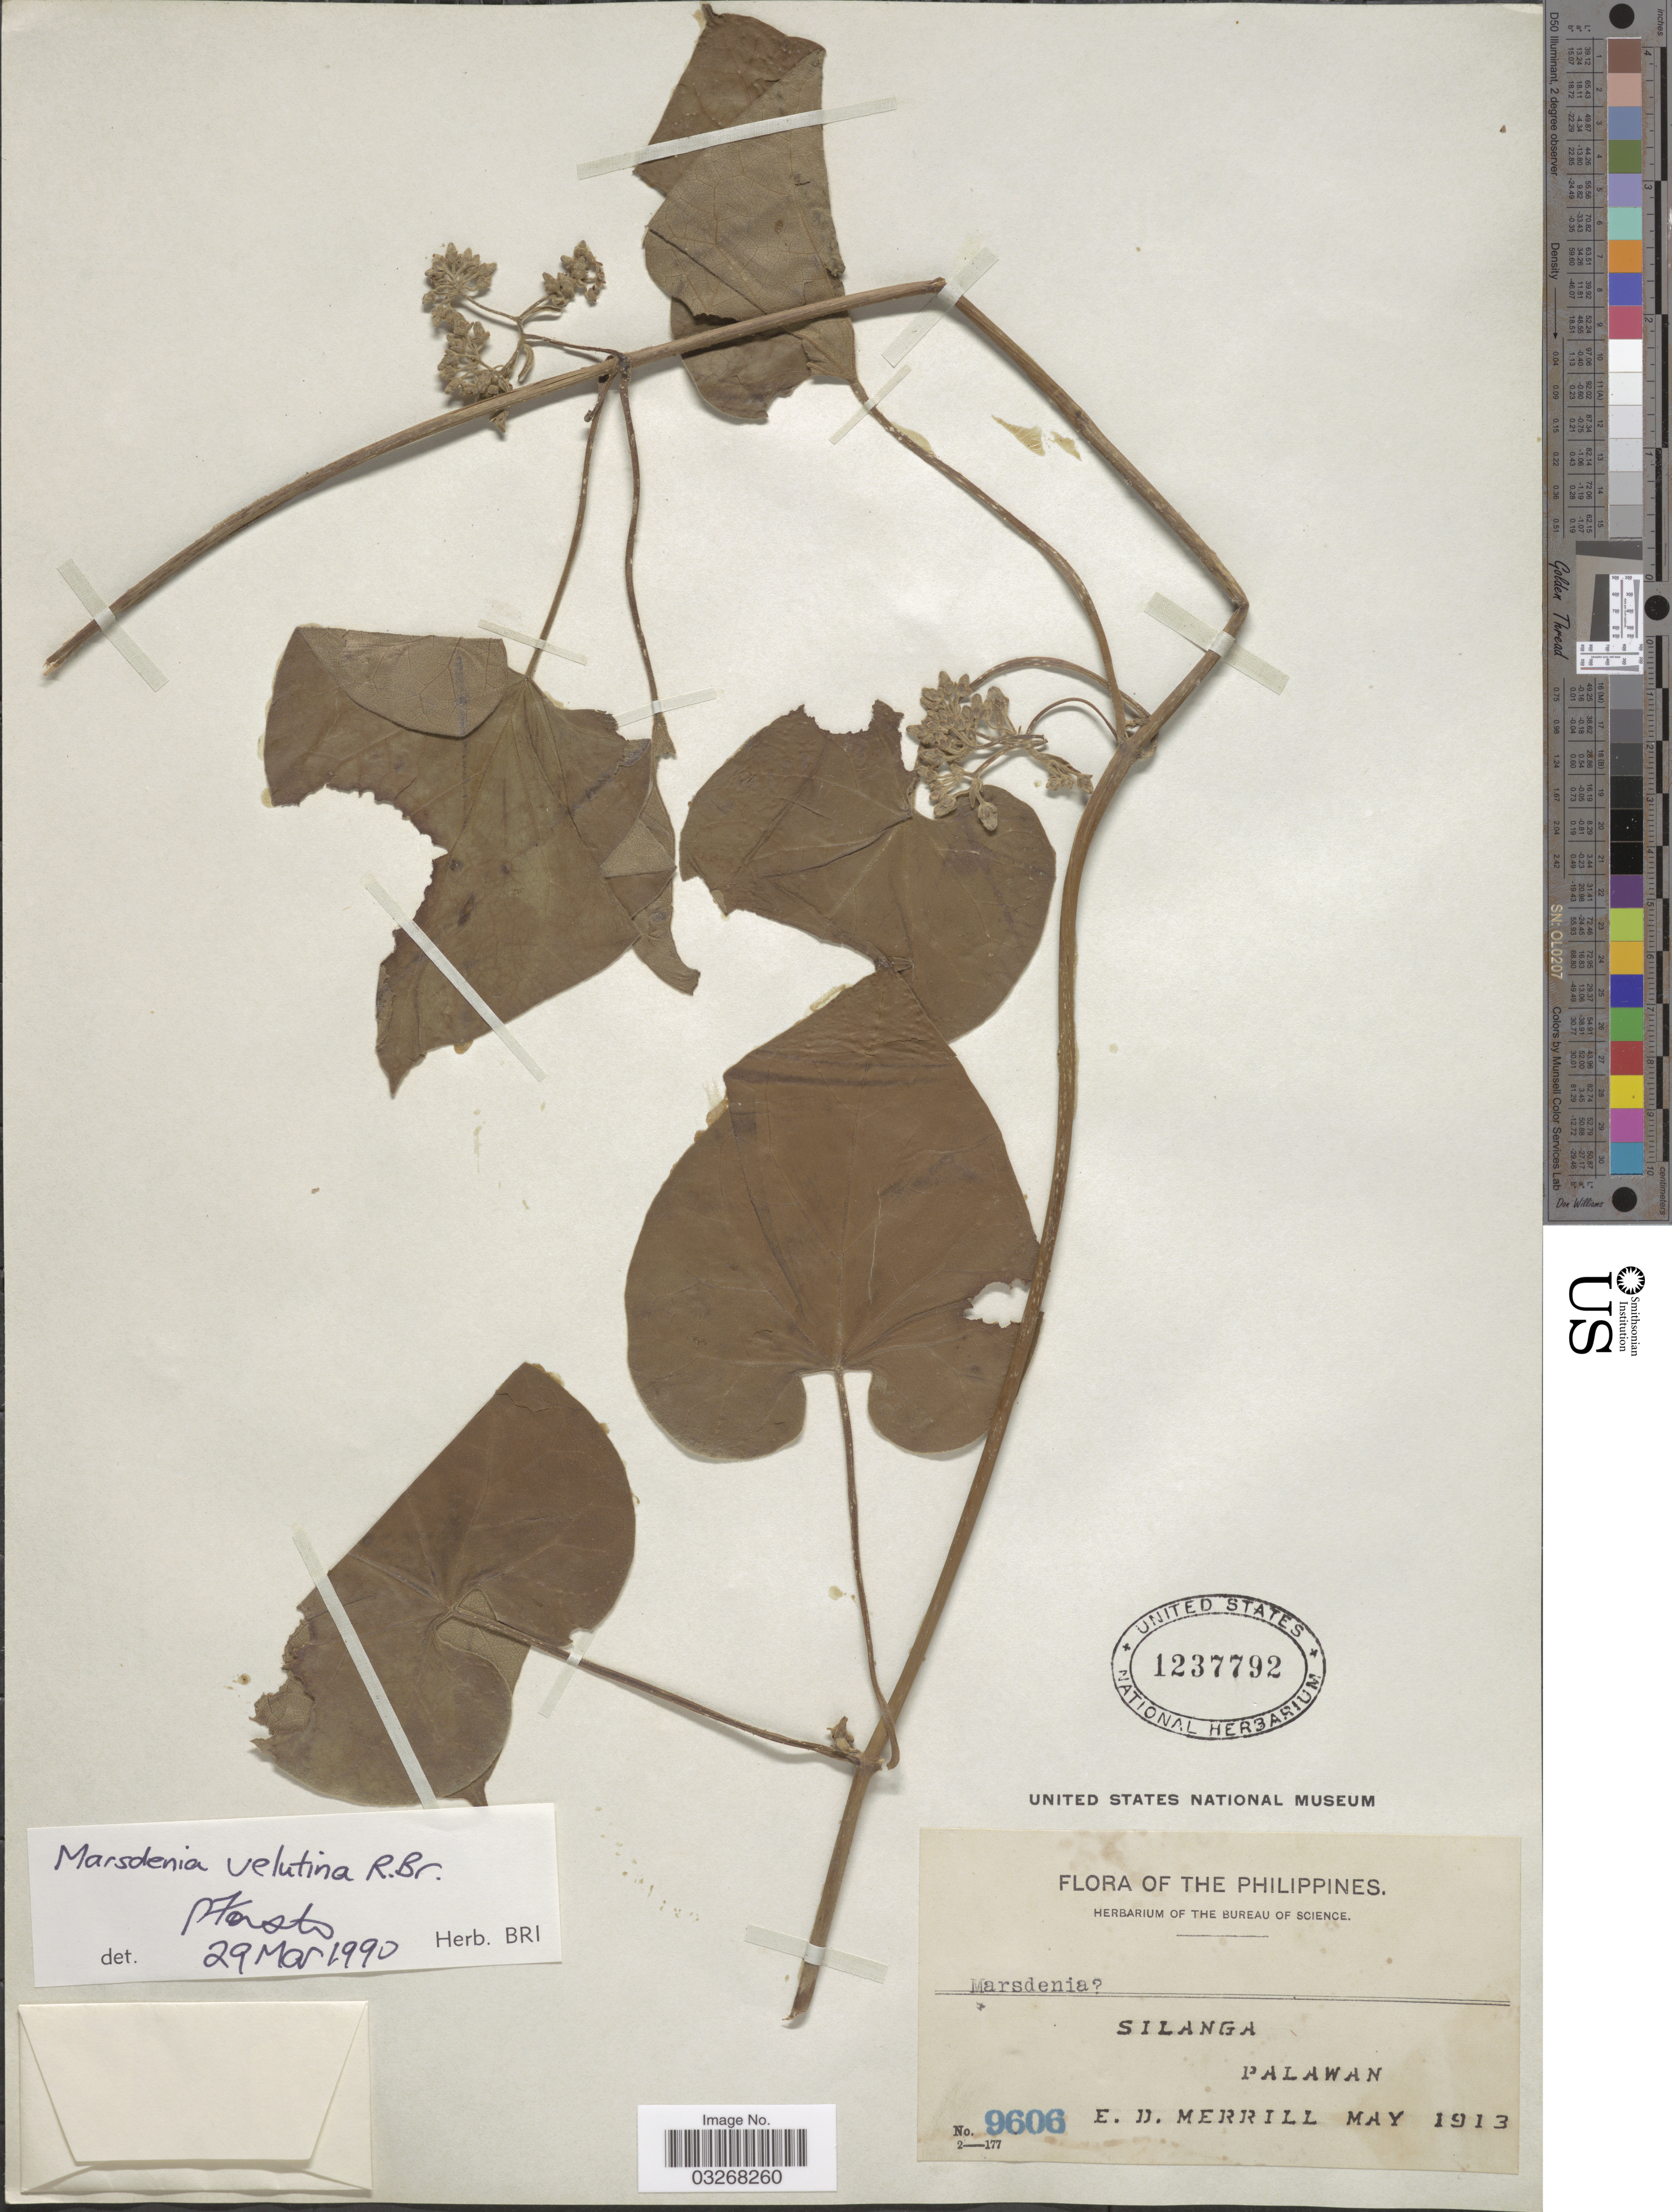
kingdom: Plantae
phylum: Tracheophyta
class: Magnoliopsida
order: Gentianales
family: Apocynaceae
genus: Marsdenia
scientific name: Marsdenia velutina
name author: R. Br.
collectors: E. D. Merrill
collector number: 9606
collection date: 1913-05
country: Philippines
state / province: Mimaropa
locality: Silanga. Palawan.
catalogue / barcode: US 1237792